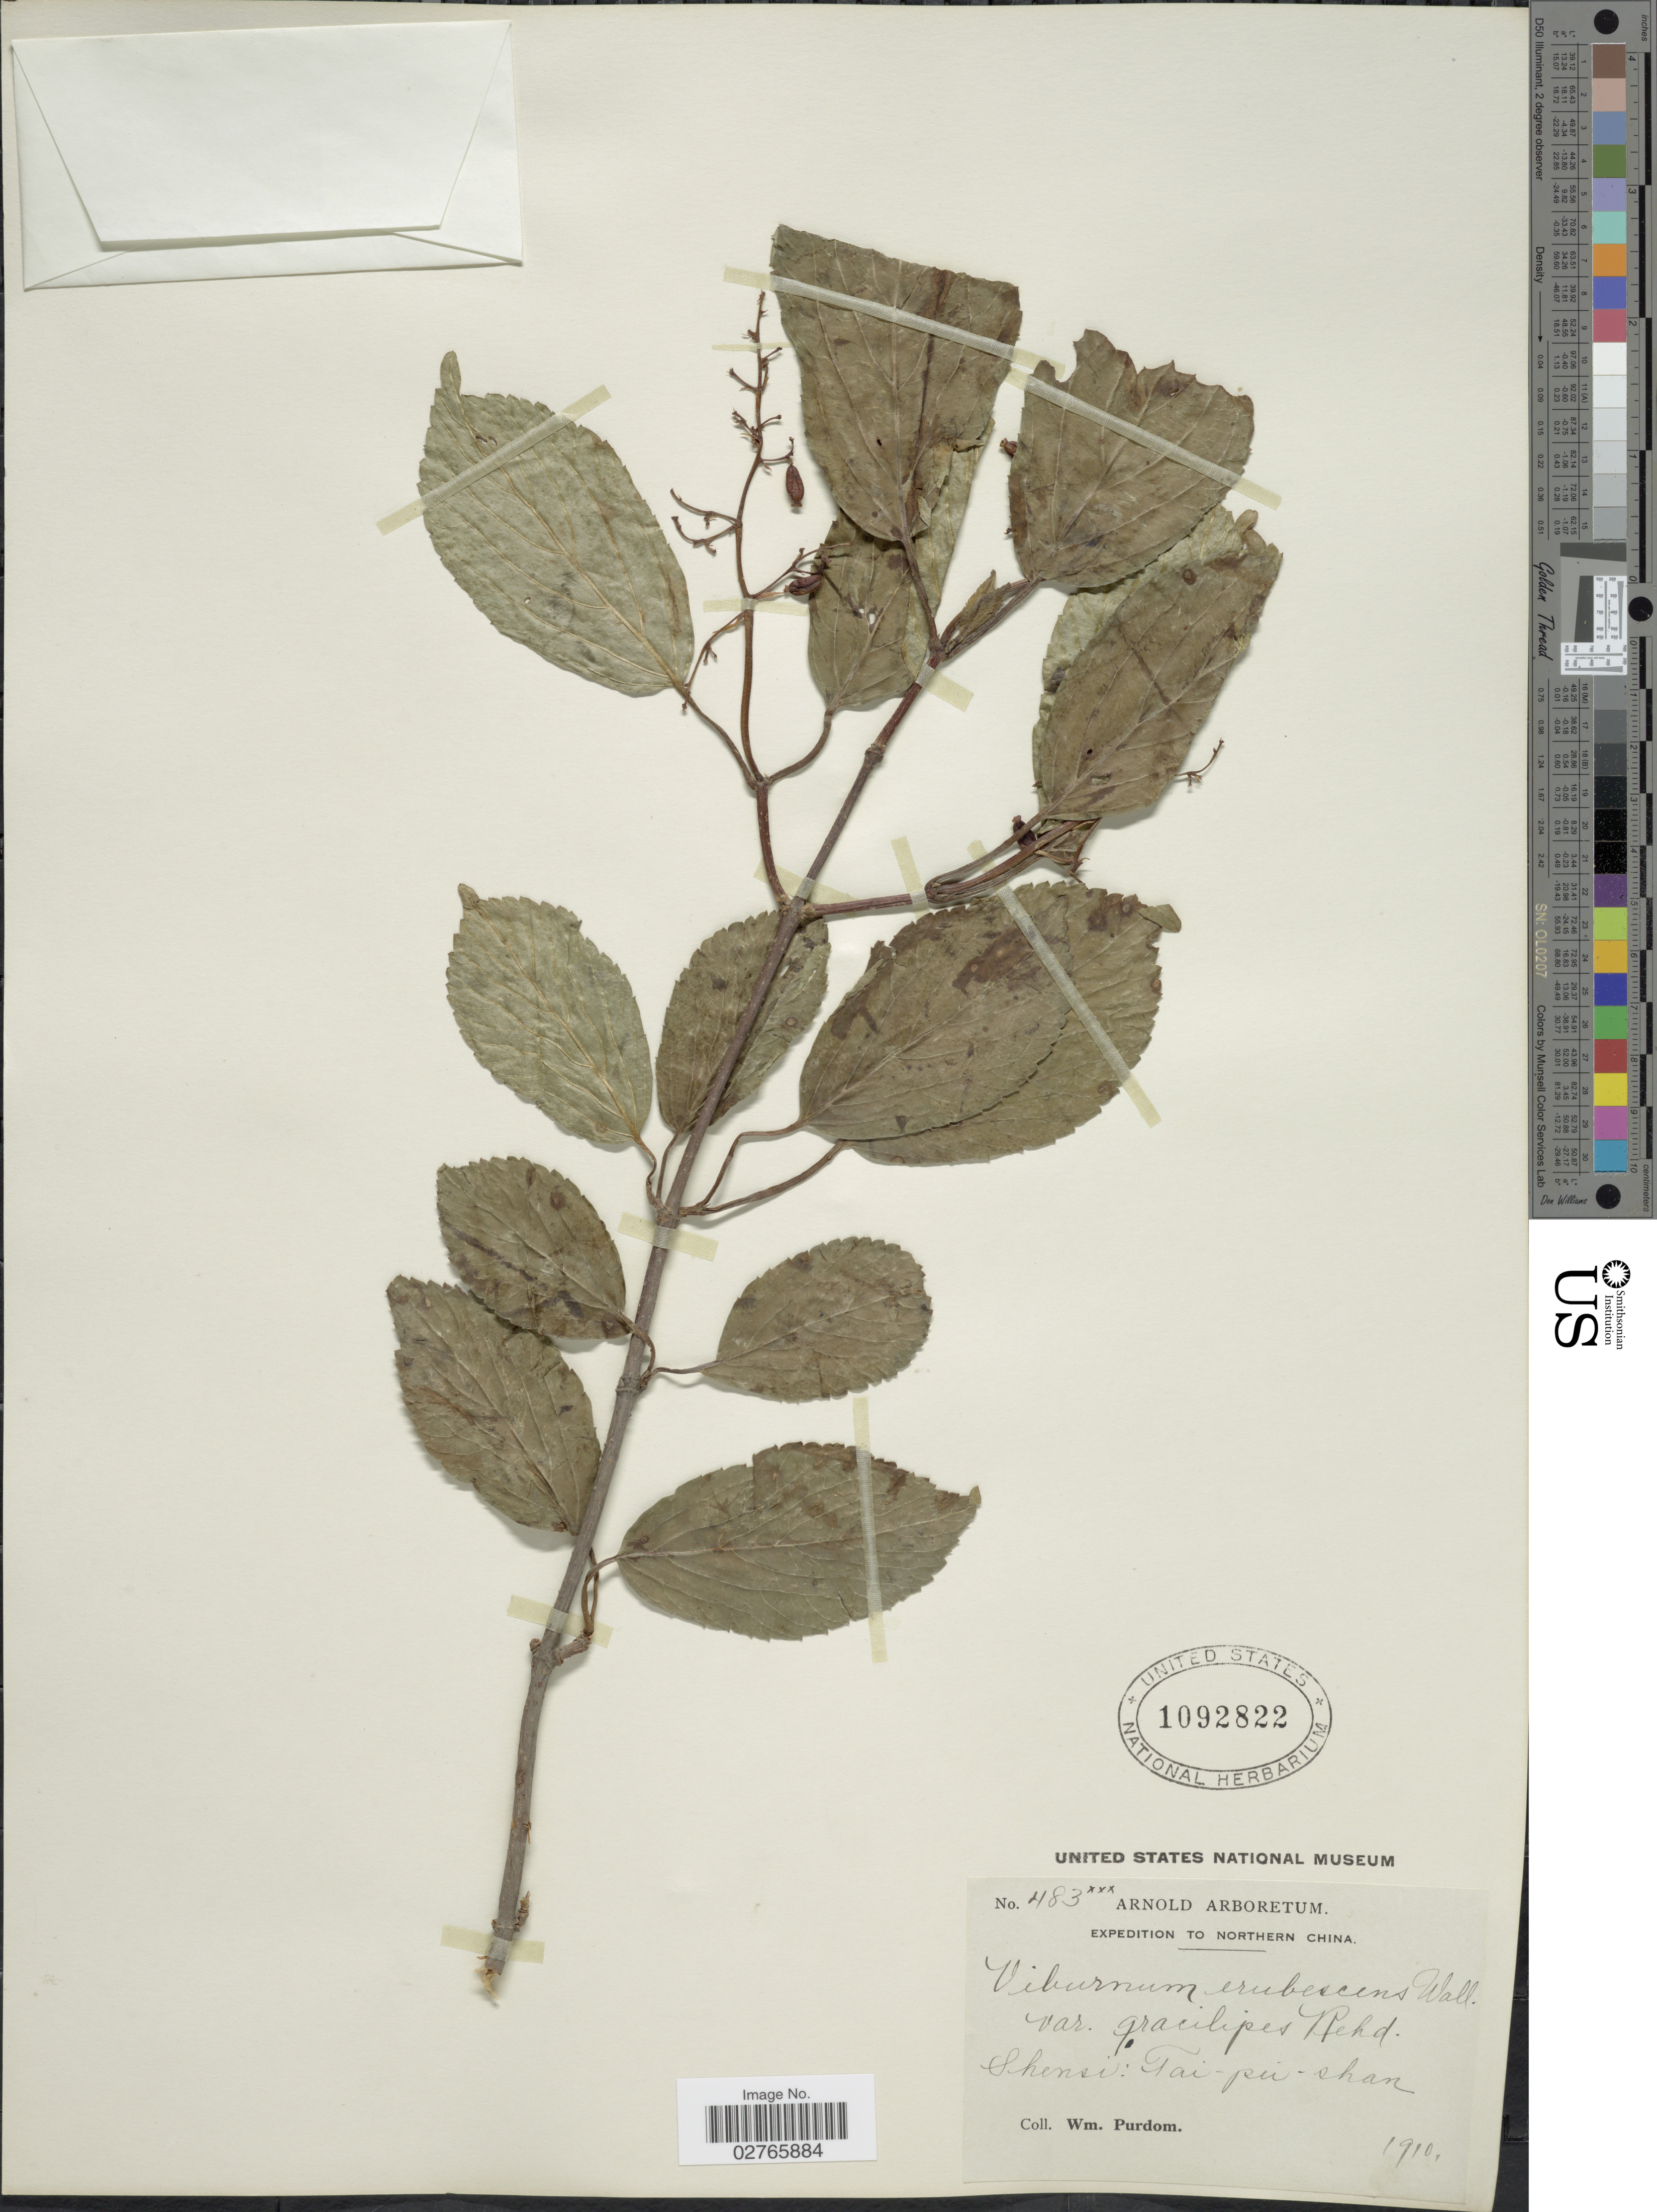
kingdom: Plantae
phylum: Tracheophyta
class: Magnoliopsida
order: Dipsacales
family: Viburnaceae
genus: Viburnum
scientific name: Viburnum erubescens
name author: Wall.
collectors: W. Purdom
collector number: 483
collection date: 1910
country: China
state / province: Shaanxi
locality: Northern China. Shensi: Tai-pei-shan.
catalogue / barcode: US 1092822